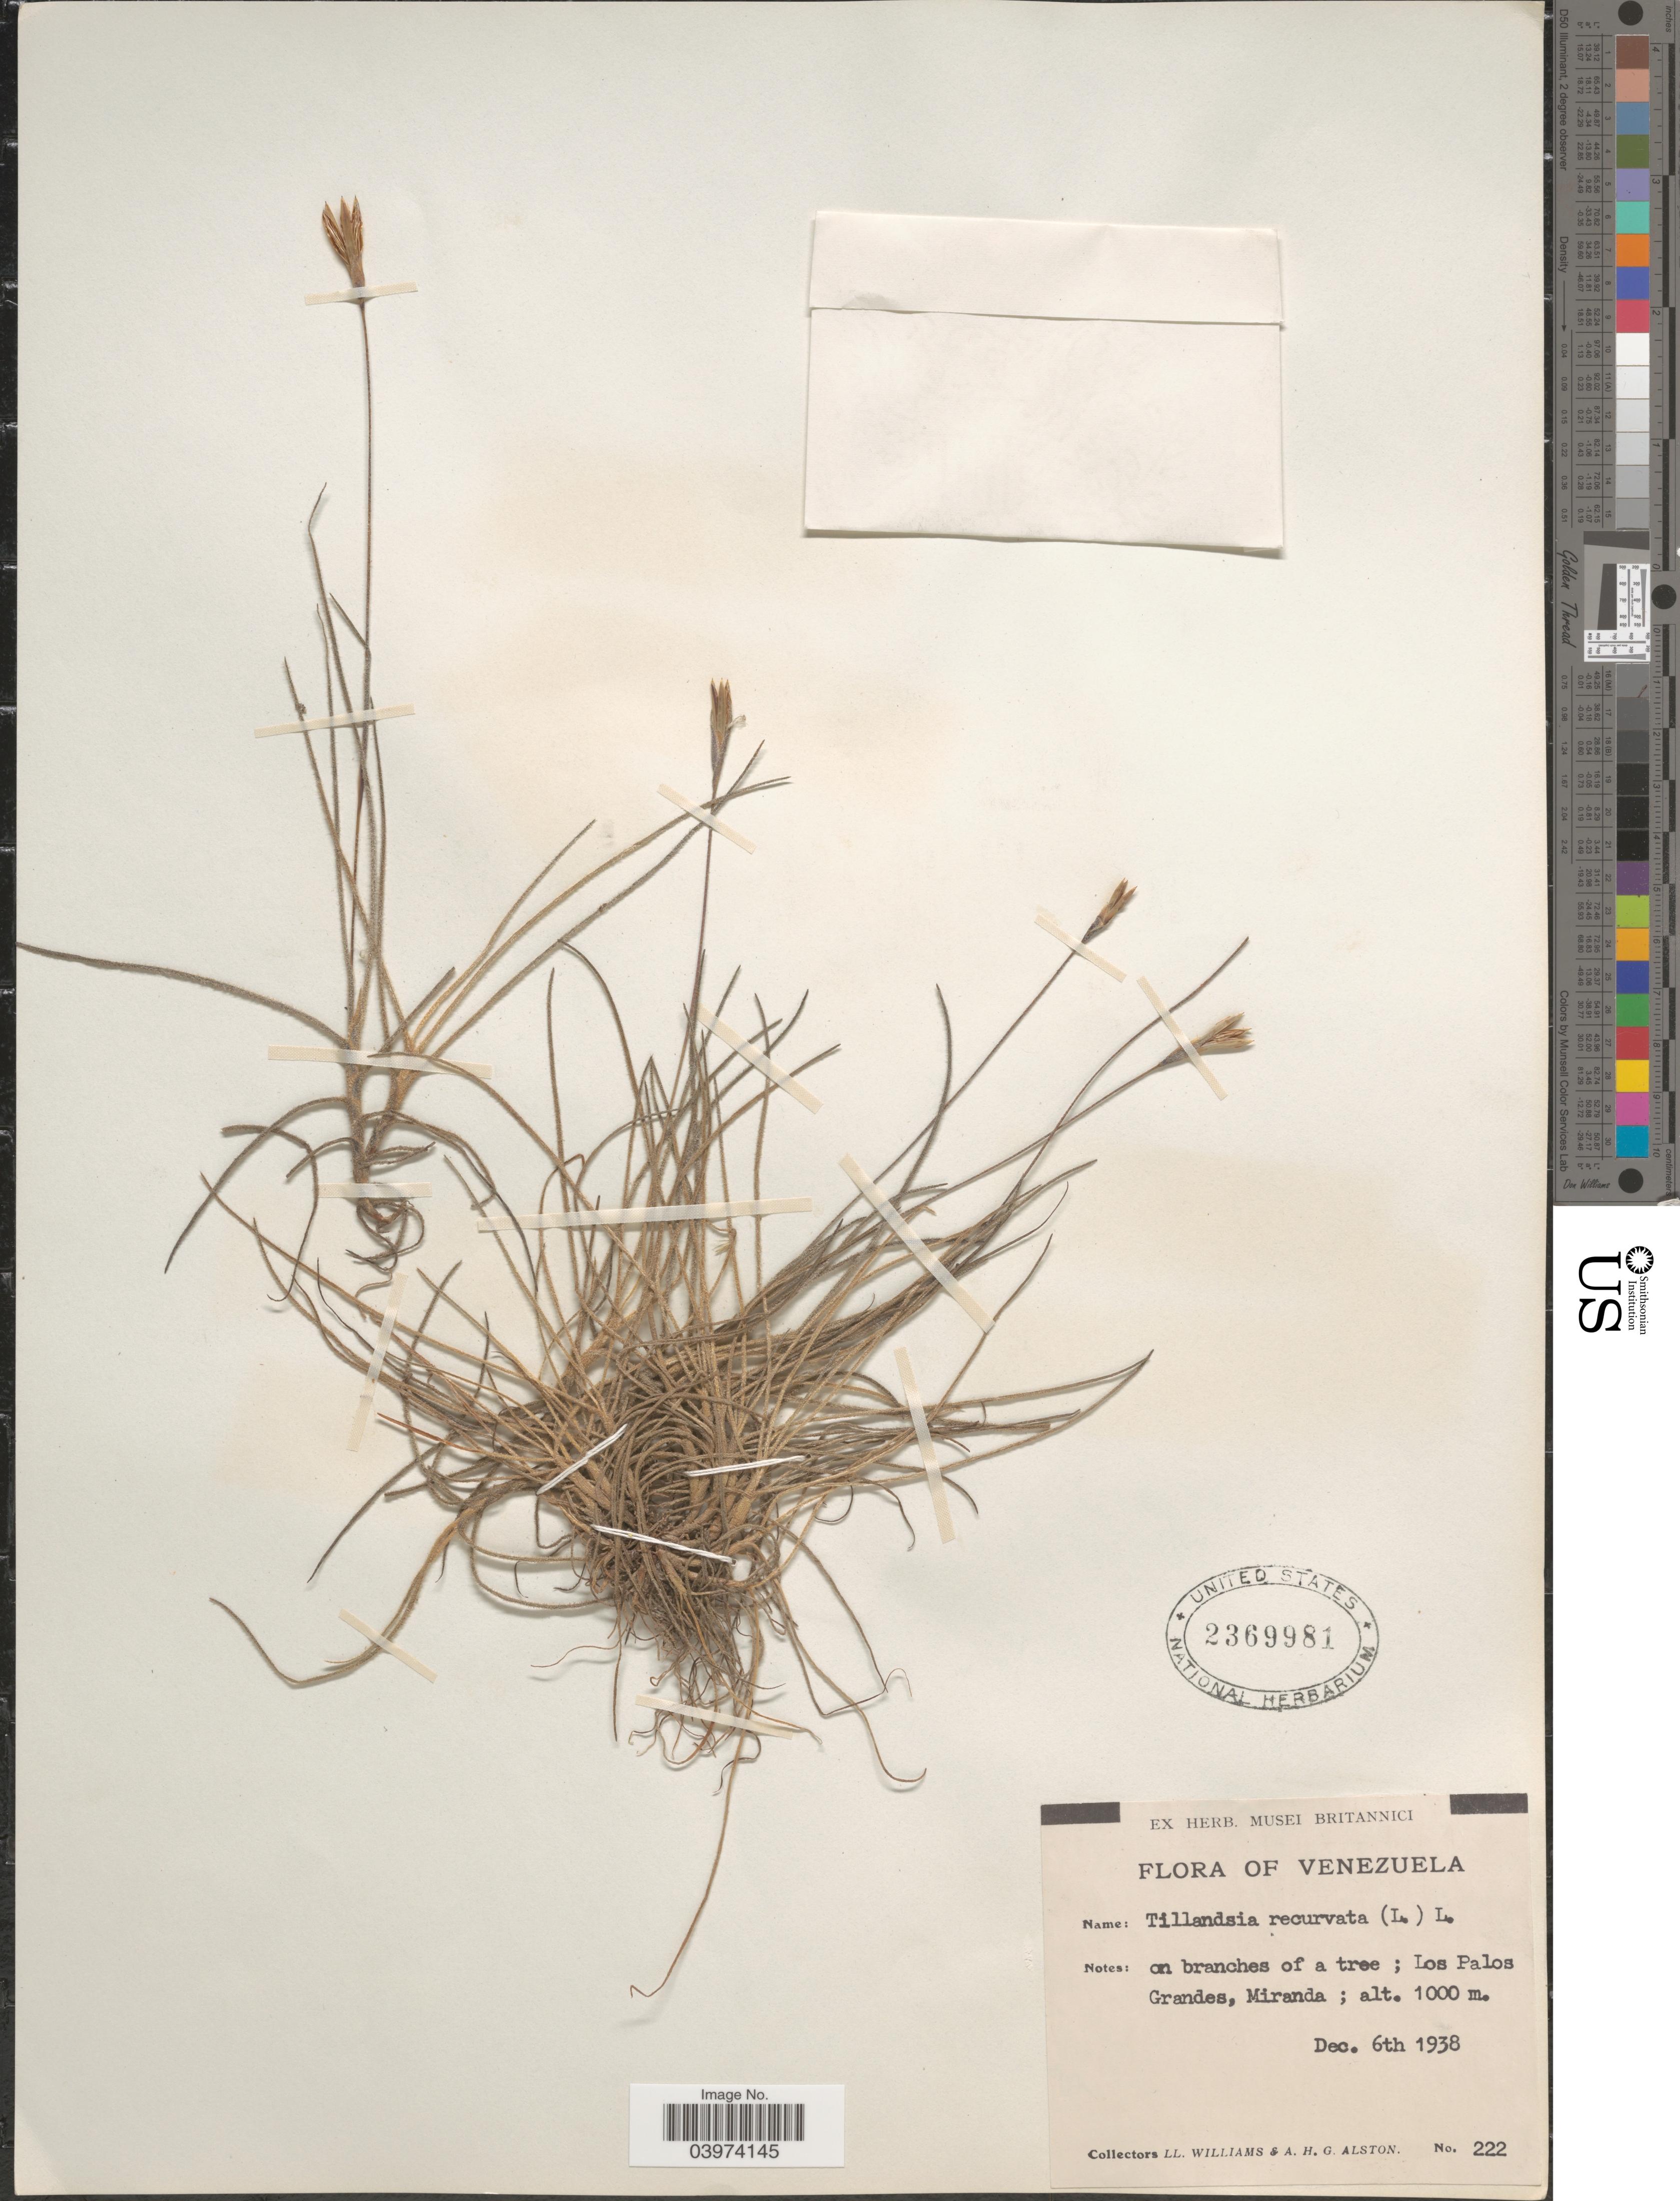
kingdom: Plantae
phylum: Tracheophyta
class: Liliopsida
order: Poales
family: Bromeliaceae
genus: Tillandsia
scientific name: Tillandsia recurvata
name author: L.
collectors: Ll. Williams & A. H. Alston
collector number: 222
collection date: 1938-12-06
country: Venezuela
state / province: Miranda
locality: On branches of a tree; Los Palos Grandes.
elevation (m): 1000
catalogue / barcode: US 2369981